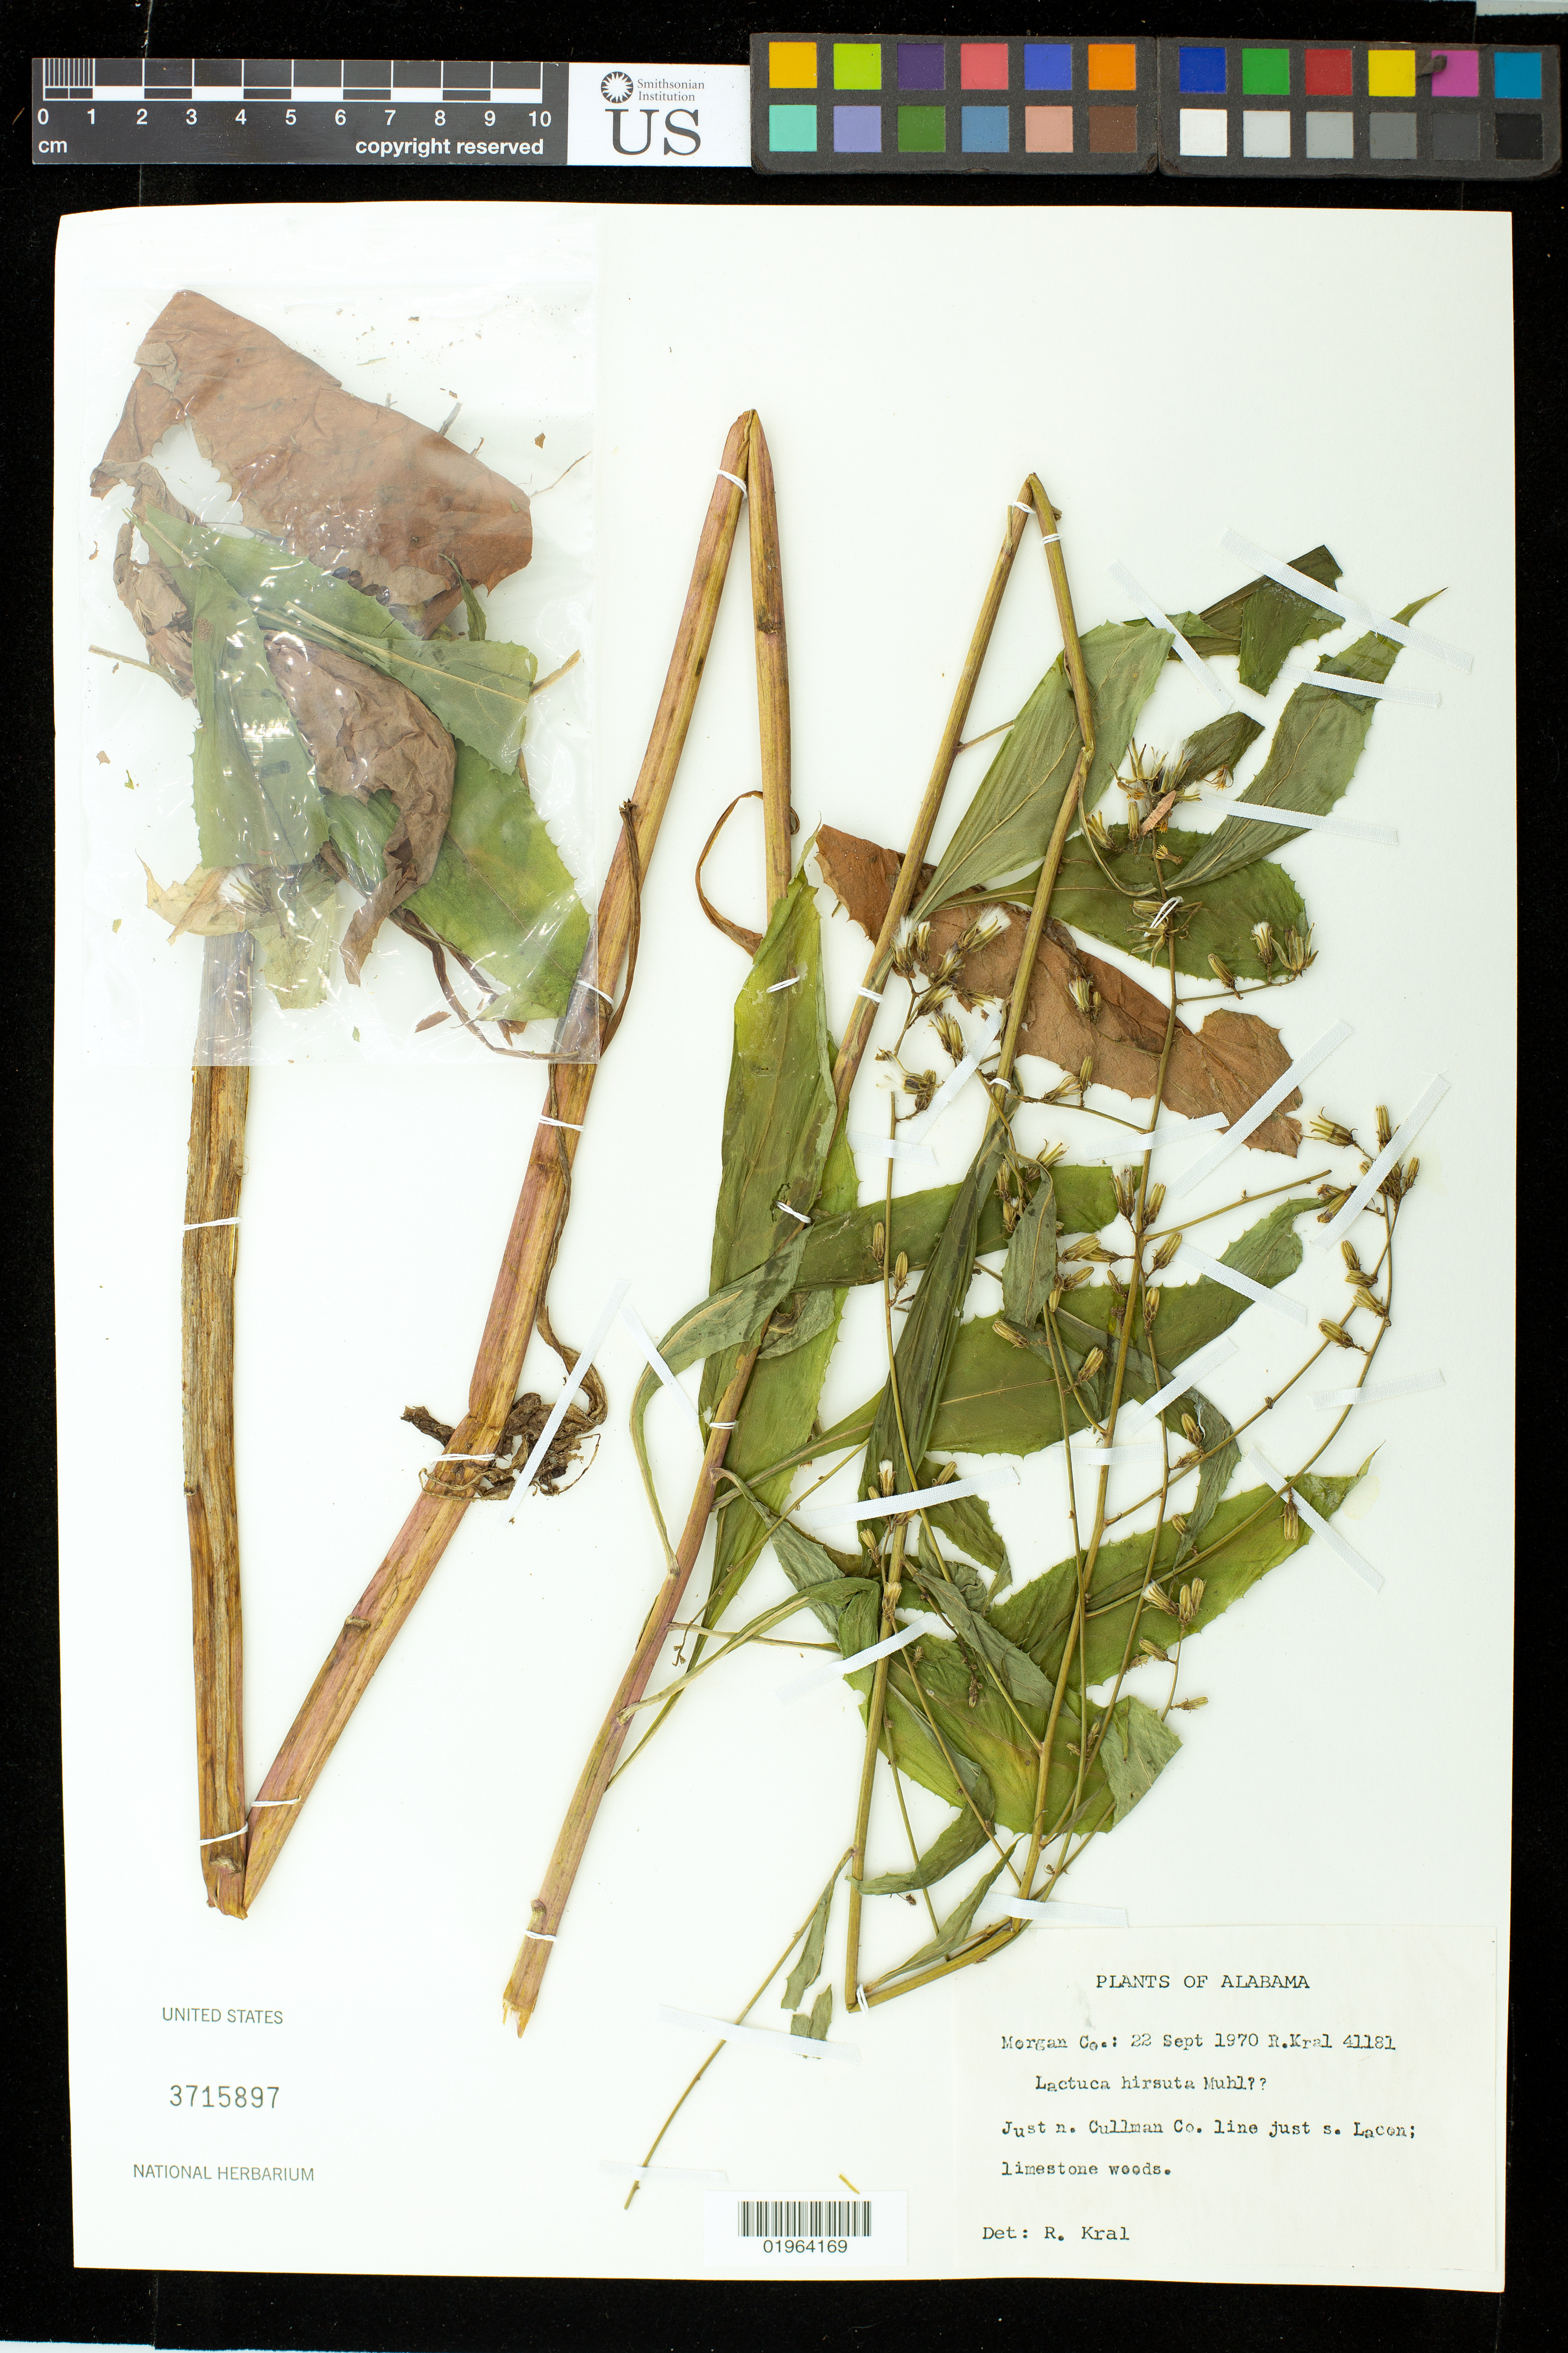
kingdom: Plantae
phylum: Tracheophyta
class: Magnoliopsida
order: Asterales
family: Asteraceae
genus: Lactuca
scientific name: Lactuca hirsuta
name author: Franch.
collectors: R. Kral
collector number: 41181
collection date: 1970-09-22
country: United States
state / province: Alabama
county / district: Morgan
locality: Just N Cullman Co line just S Lacon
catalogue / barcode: US 3715897